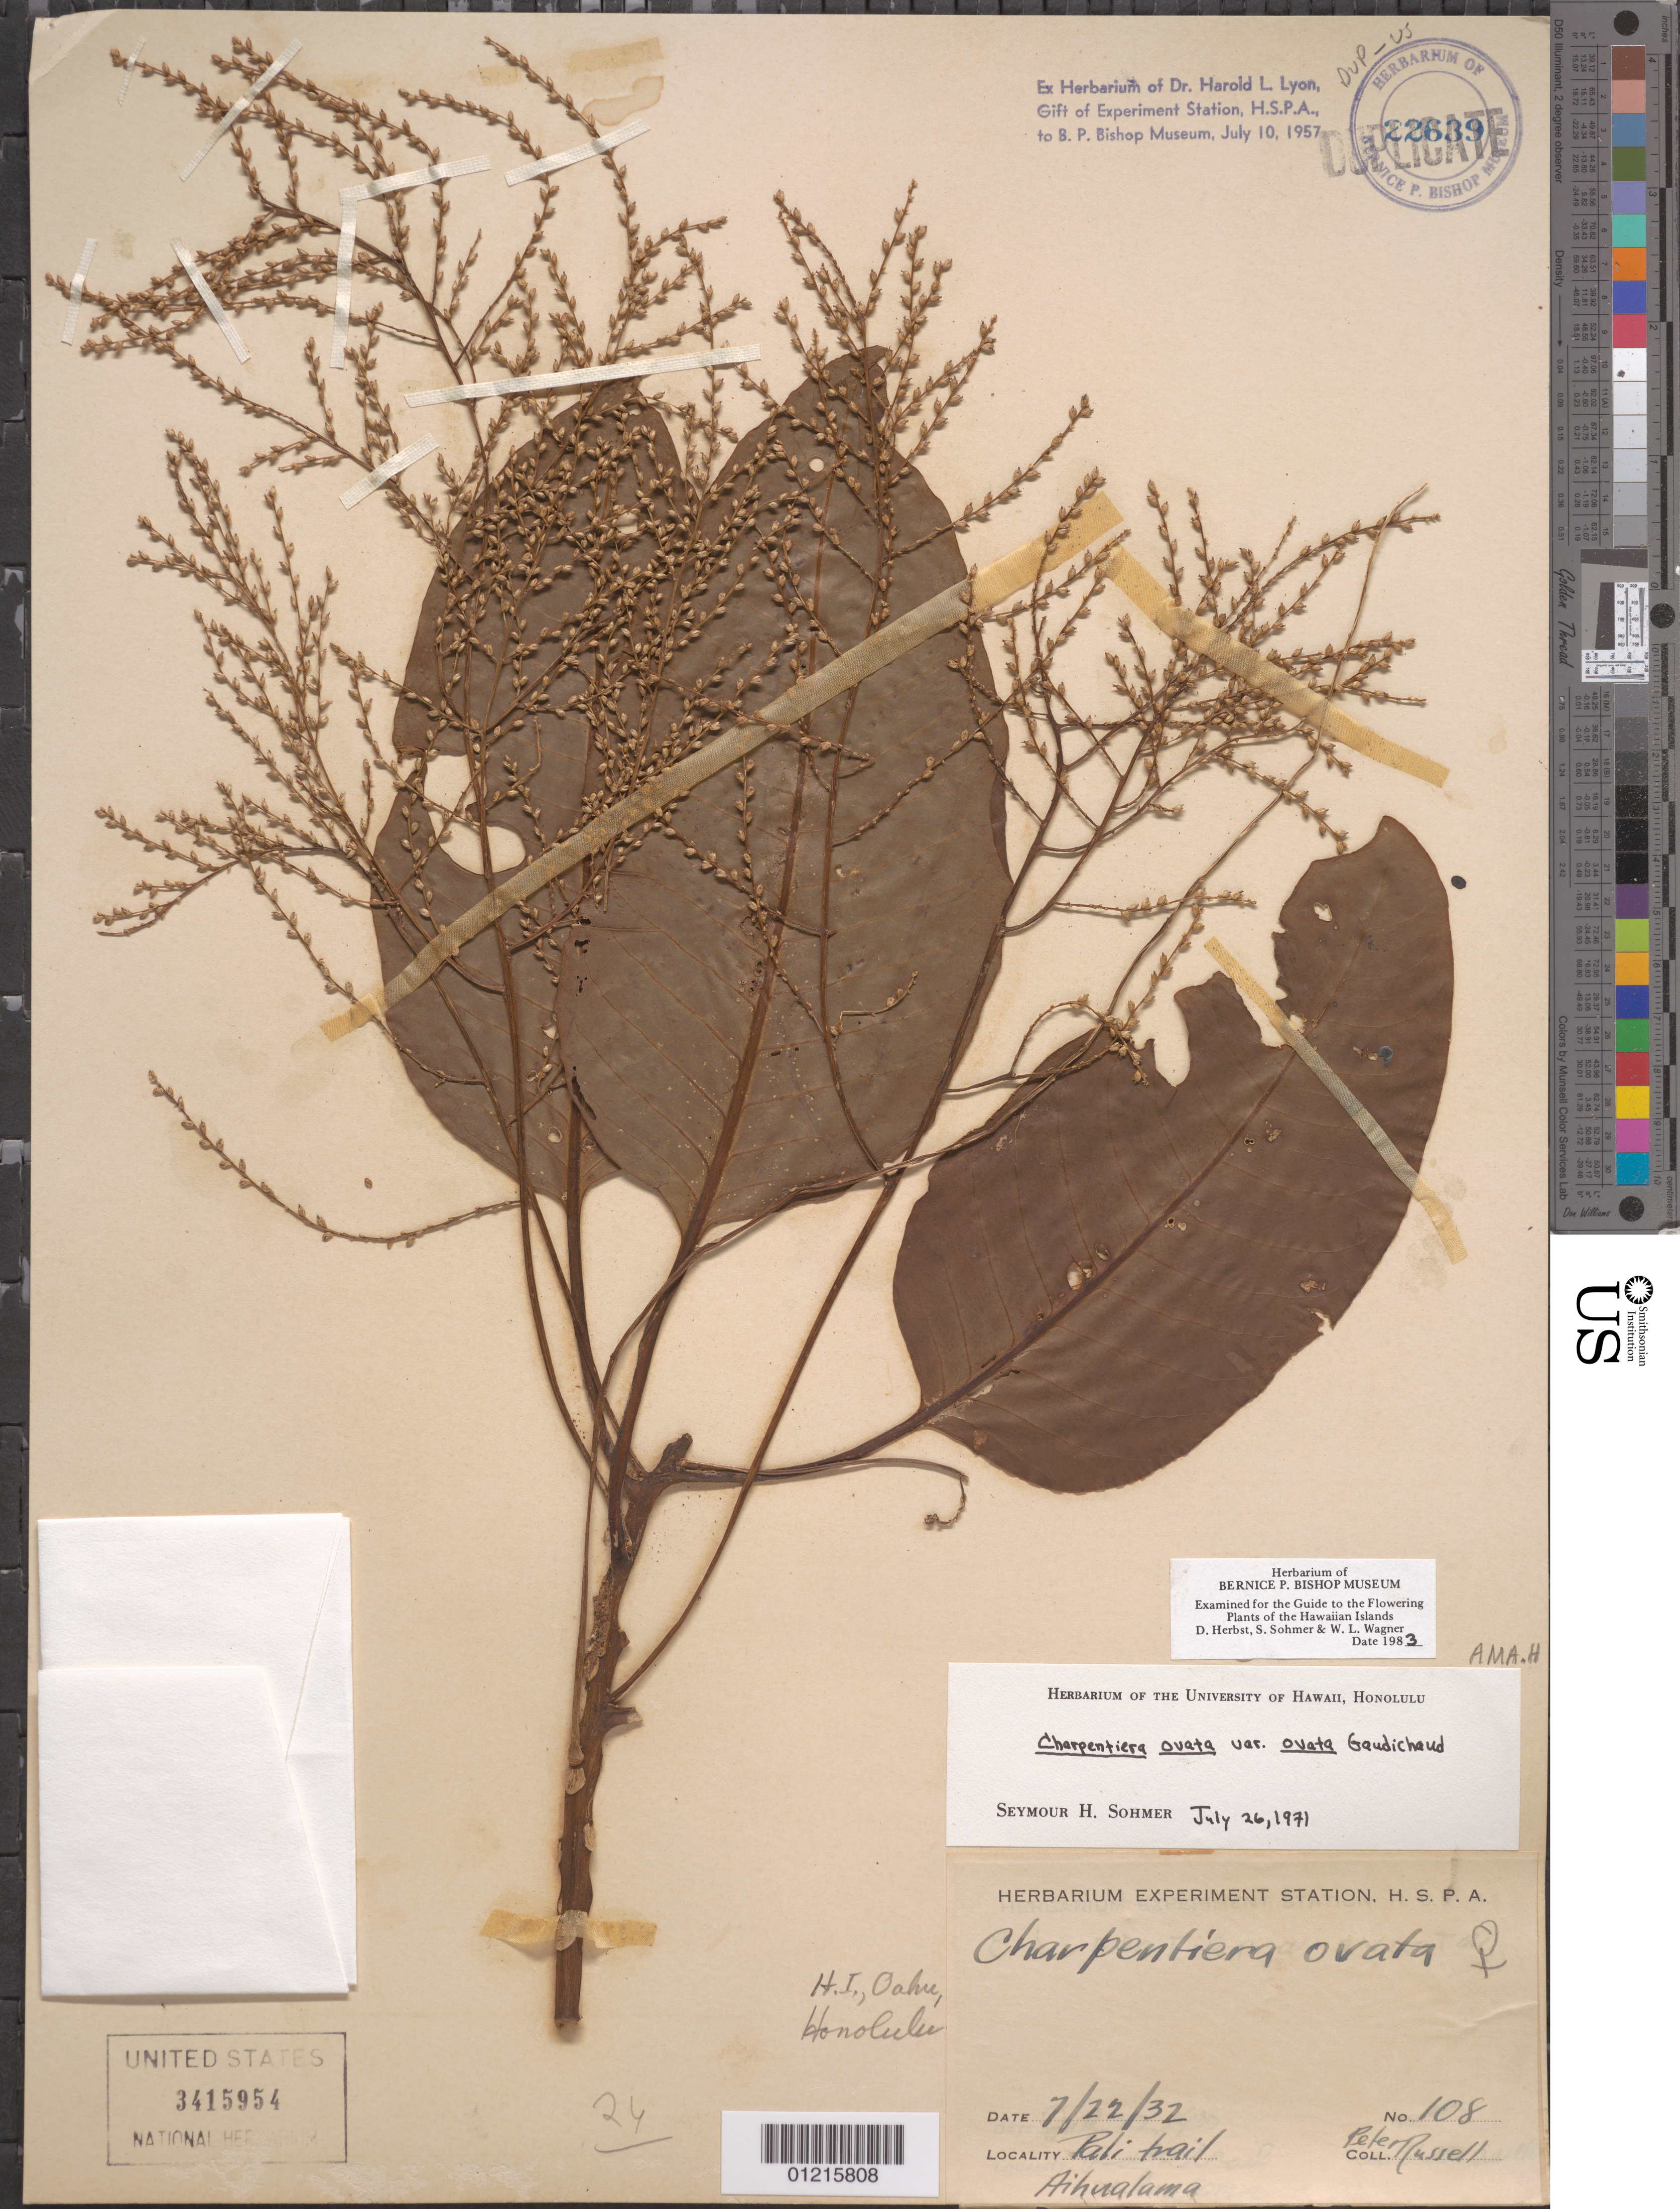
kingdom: Plantae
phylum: Tracheophyta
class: Magnoliopsida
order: Caryophyllales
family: Amaranthaceae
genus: Charpentiera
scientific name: Charpentiera ovata var. ovata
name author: Gaudich.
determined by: Sohmer, S. H.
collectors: P. Russell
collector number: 108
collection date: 1932-07-22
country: United States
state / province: Hawaii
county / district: Honolulu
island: Oahu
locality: Pali trail, Aihualama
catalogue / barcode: US 3415954